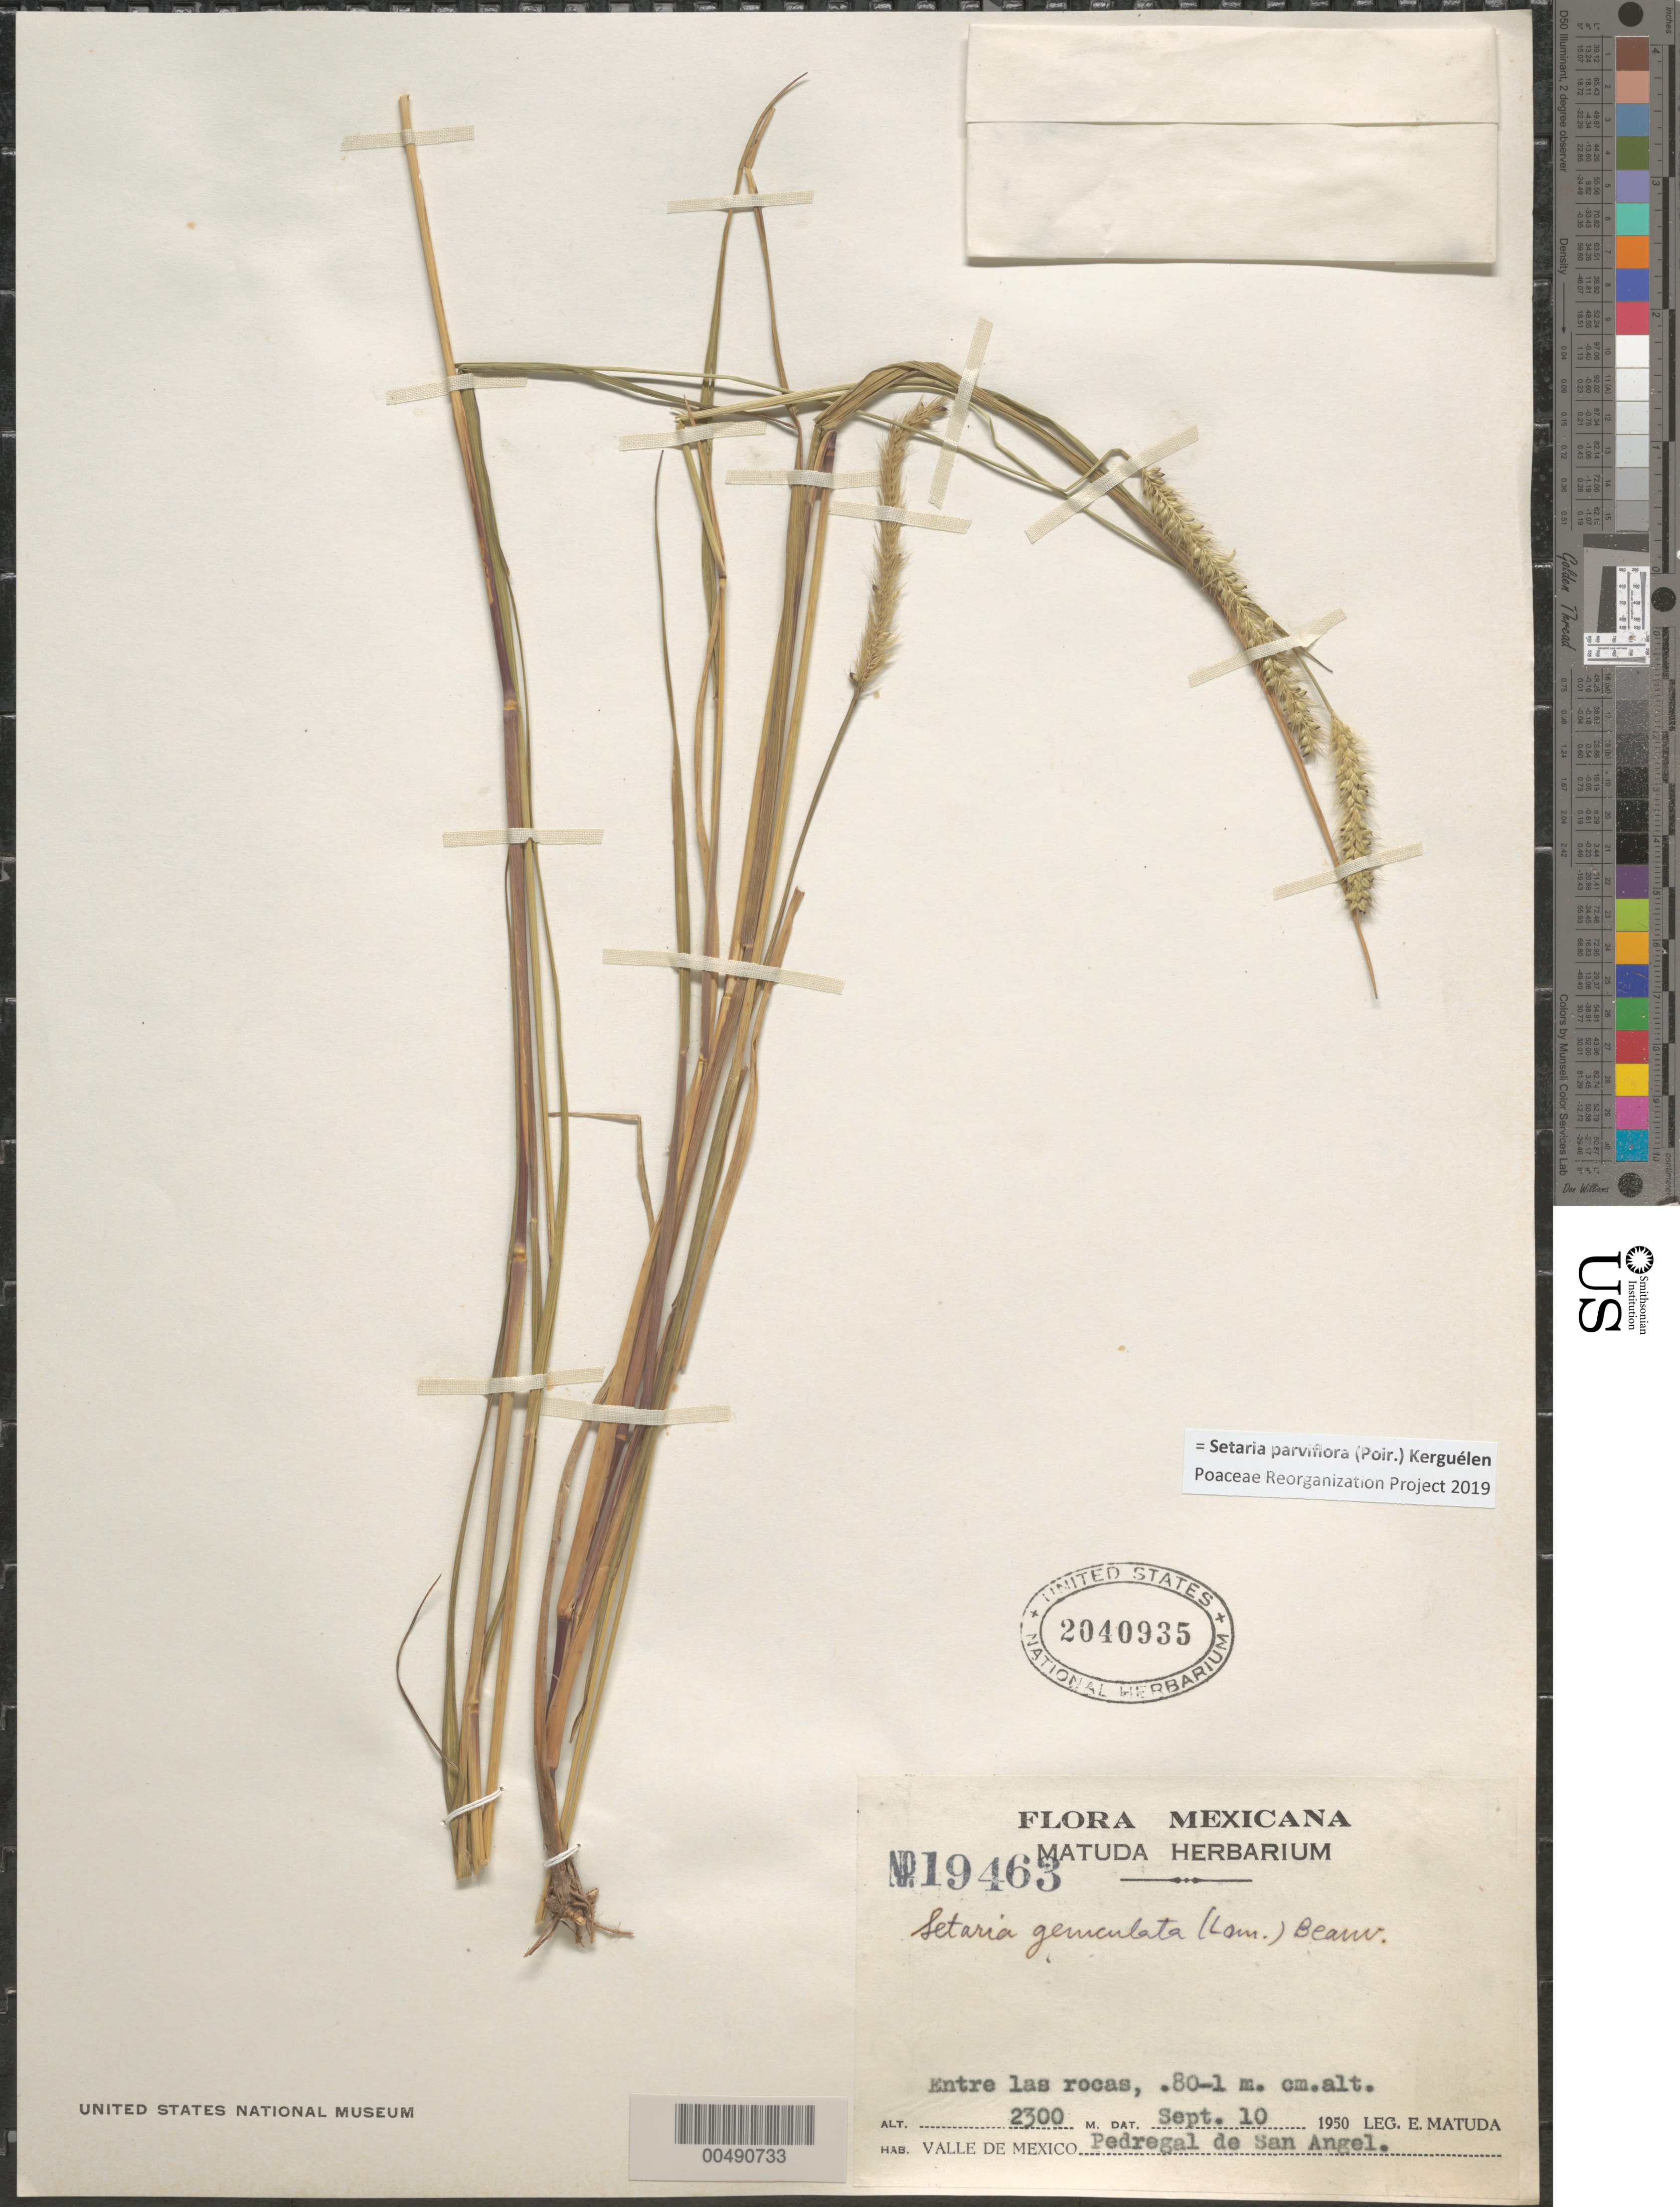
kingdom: Plantae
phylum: Tracheophyta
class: Liliopsida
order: Poales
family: Poaceae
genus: Setaria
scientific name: Setaria parviflora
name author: (Poir.) Kerguélen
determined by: Poaceae Reorganization Project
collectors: E. Matuda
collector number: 19463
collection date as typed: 10 Sep 1950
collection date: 1950-09-10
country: Mexico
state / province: Distrito Federal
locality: Valle de Mexico, Pedregal de San Angel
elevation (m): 2300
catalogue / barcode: US 2040935